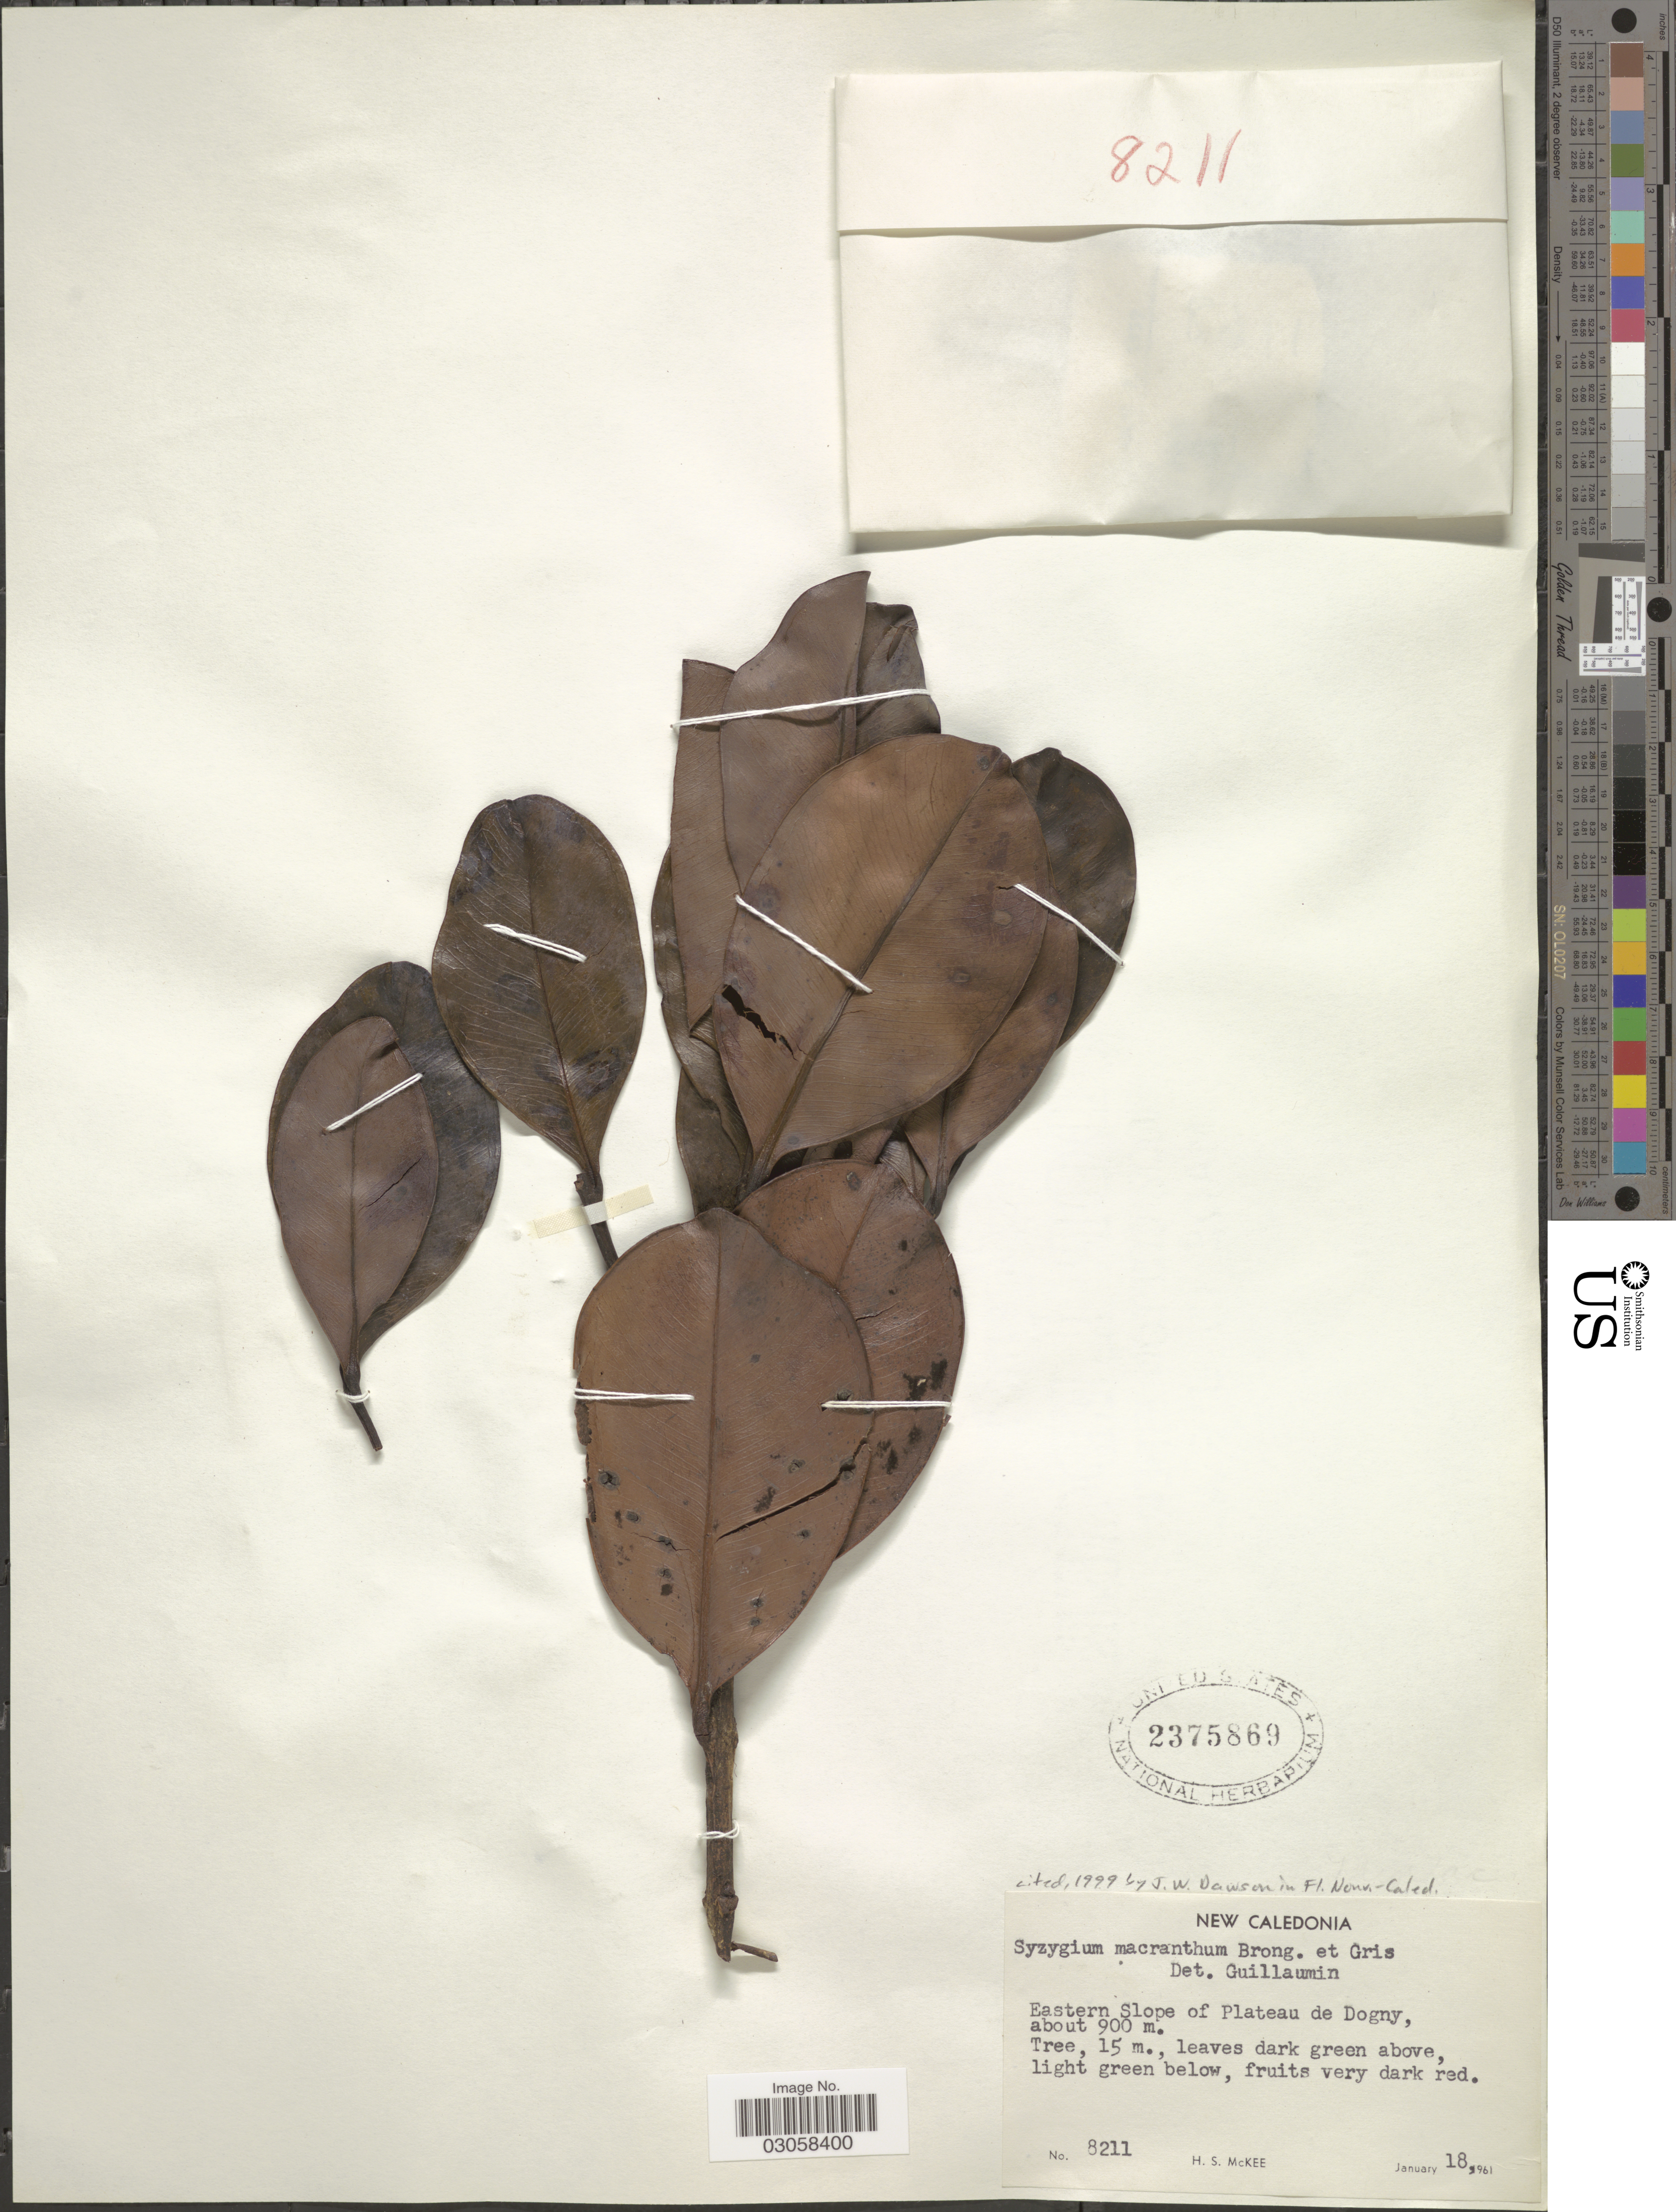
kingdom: Plantae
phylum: Tracheophyta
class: Magnoliopsida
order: Myrtales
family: Myrtaceae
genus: Syzygium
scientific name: Syzygium macranthum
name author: Brongn. & Gris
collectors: H. S. McKee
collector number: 8211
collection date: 1961-01-18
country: New Caledonia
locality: Eastern Slope of Plateau de Dogny.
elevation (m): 900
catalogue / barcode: US 2375869